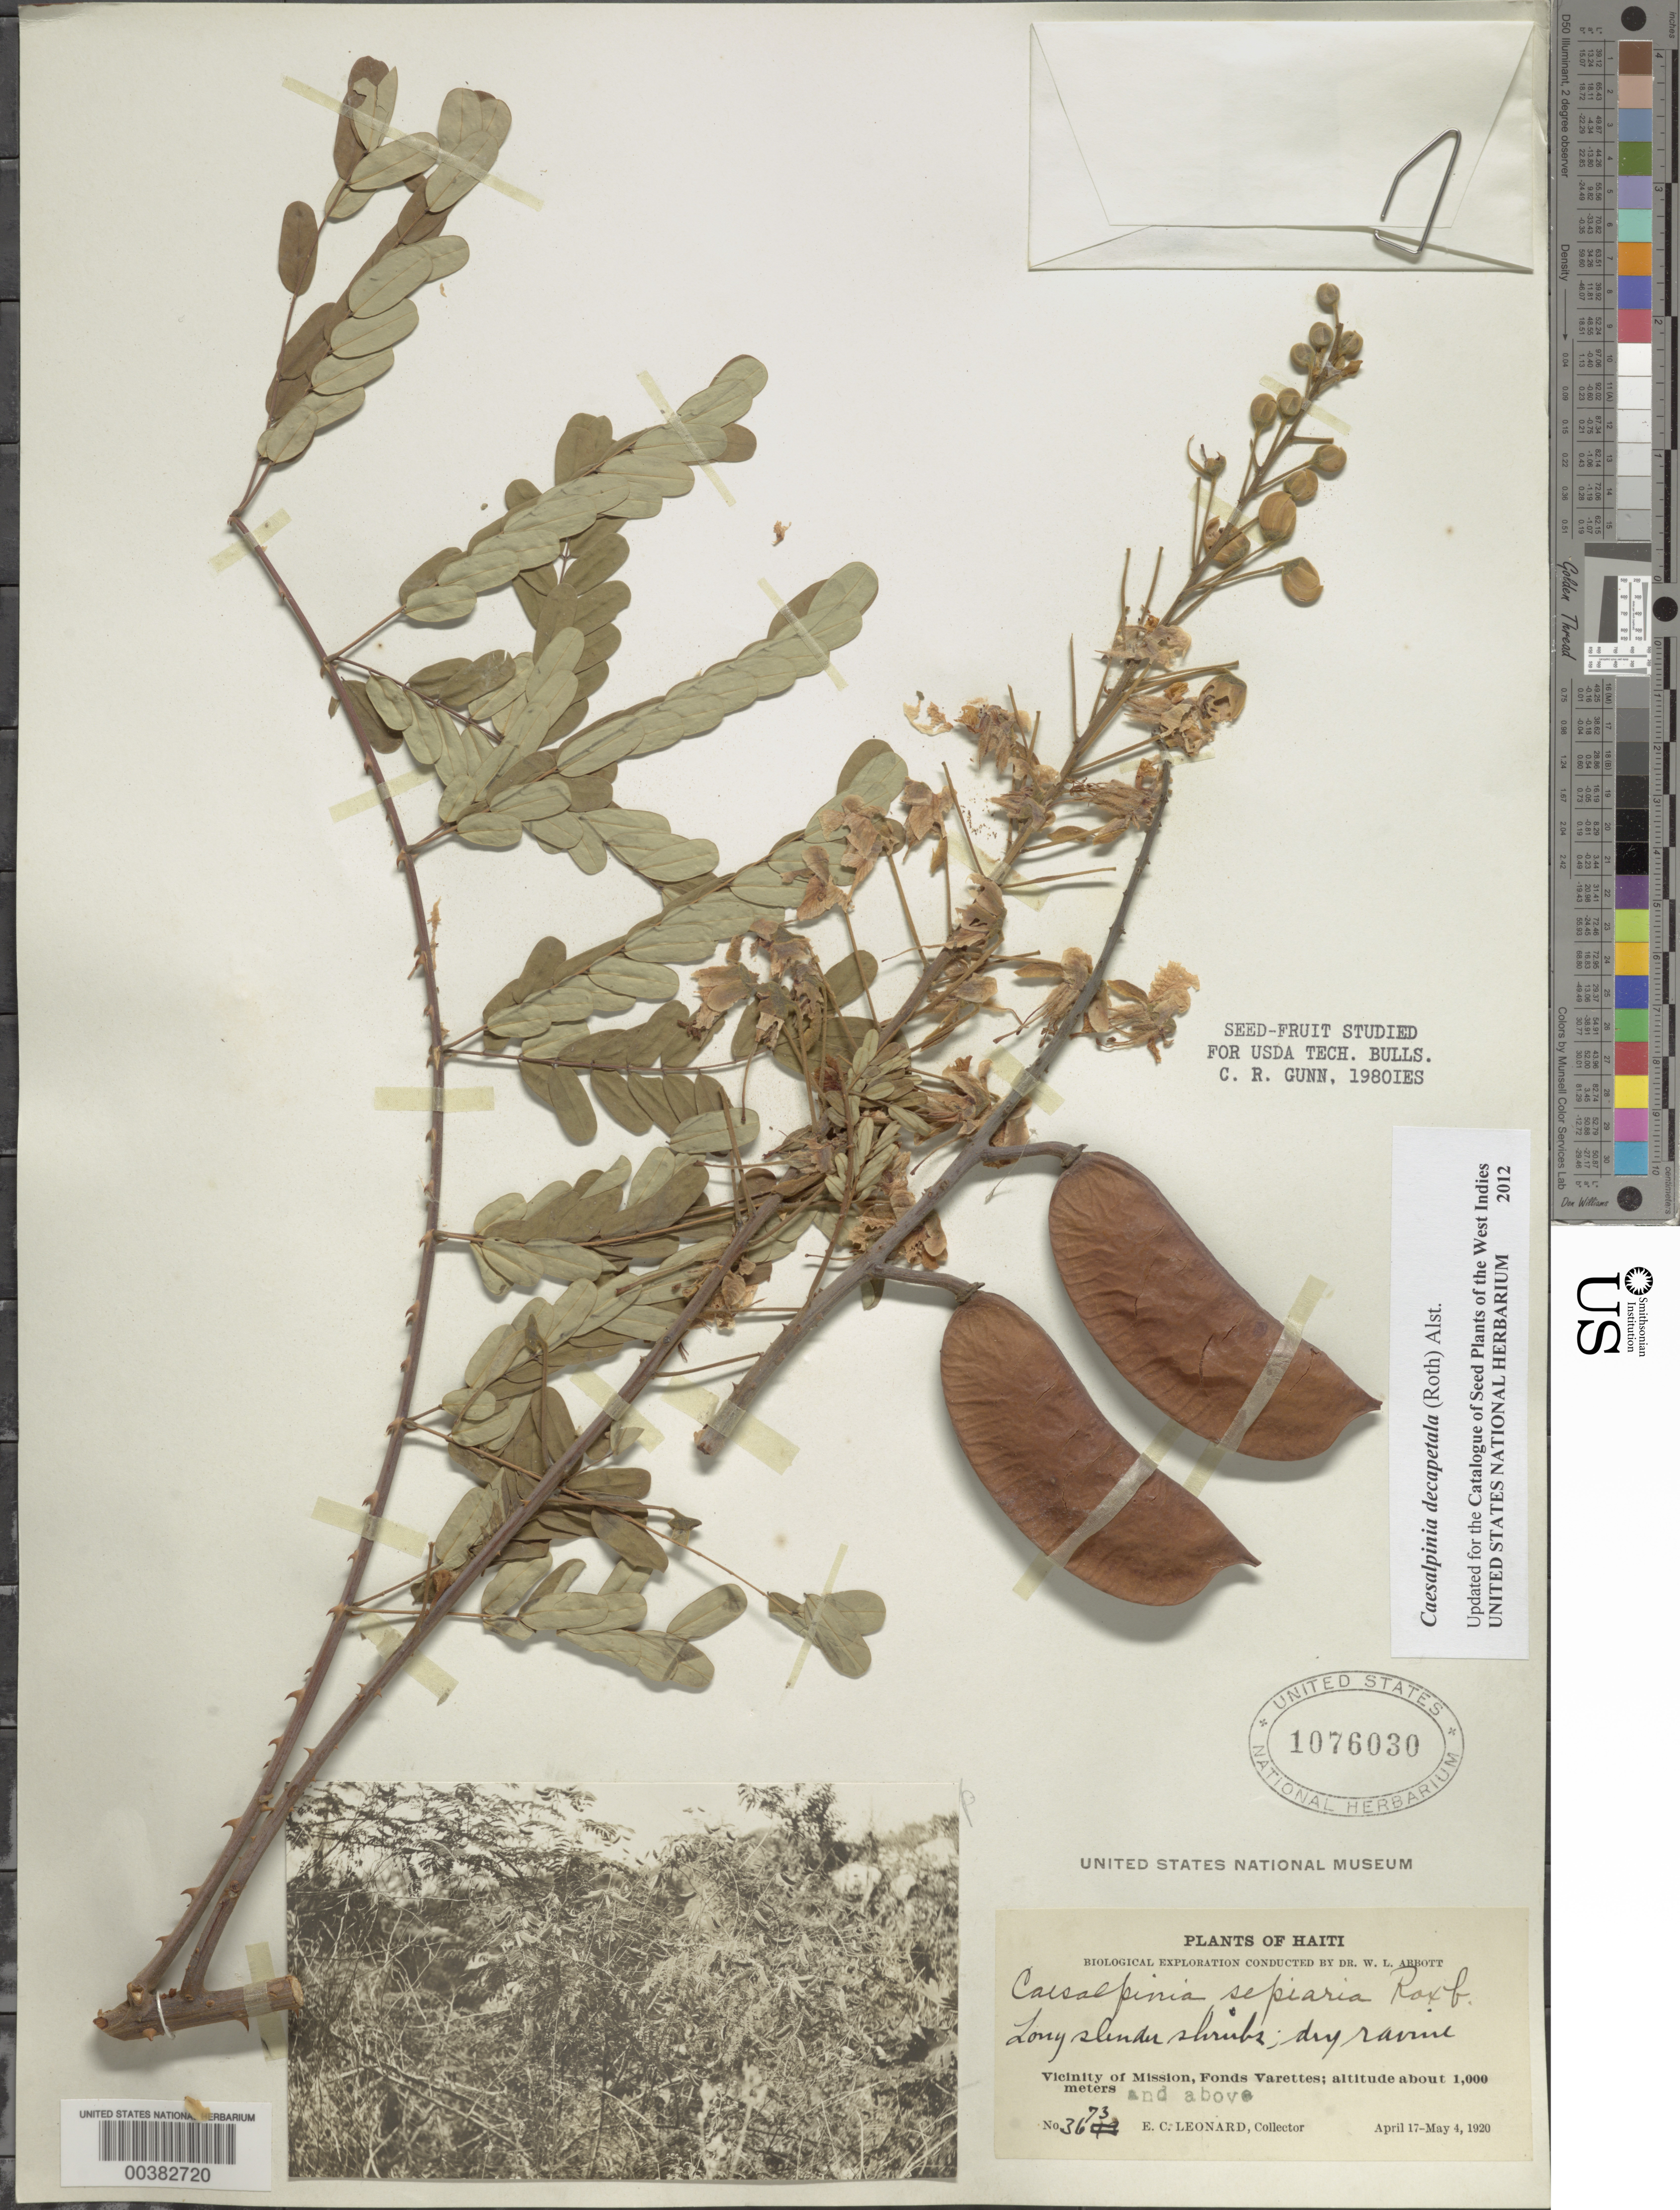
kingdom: Plantae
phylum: Tracheophyta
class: Magnoliopsida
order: Fabales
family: Fabaceae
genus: Biancaea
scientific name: Biancaea decapetala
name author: (Roth) O. Deg.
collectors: E. C. Leonard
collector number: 3673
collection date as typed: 17 Apr 1920 to 04 May 1920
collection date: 1920-04-17/1920-05-04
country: Haiti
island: Hispaniola Island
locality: Vicinity of mission, fonds varettes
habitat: Dry ravine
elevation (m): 1000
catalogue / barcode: US 1076030